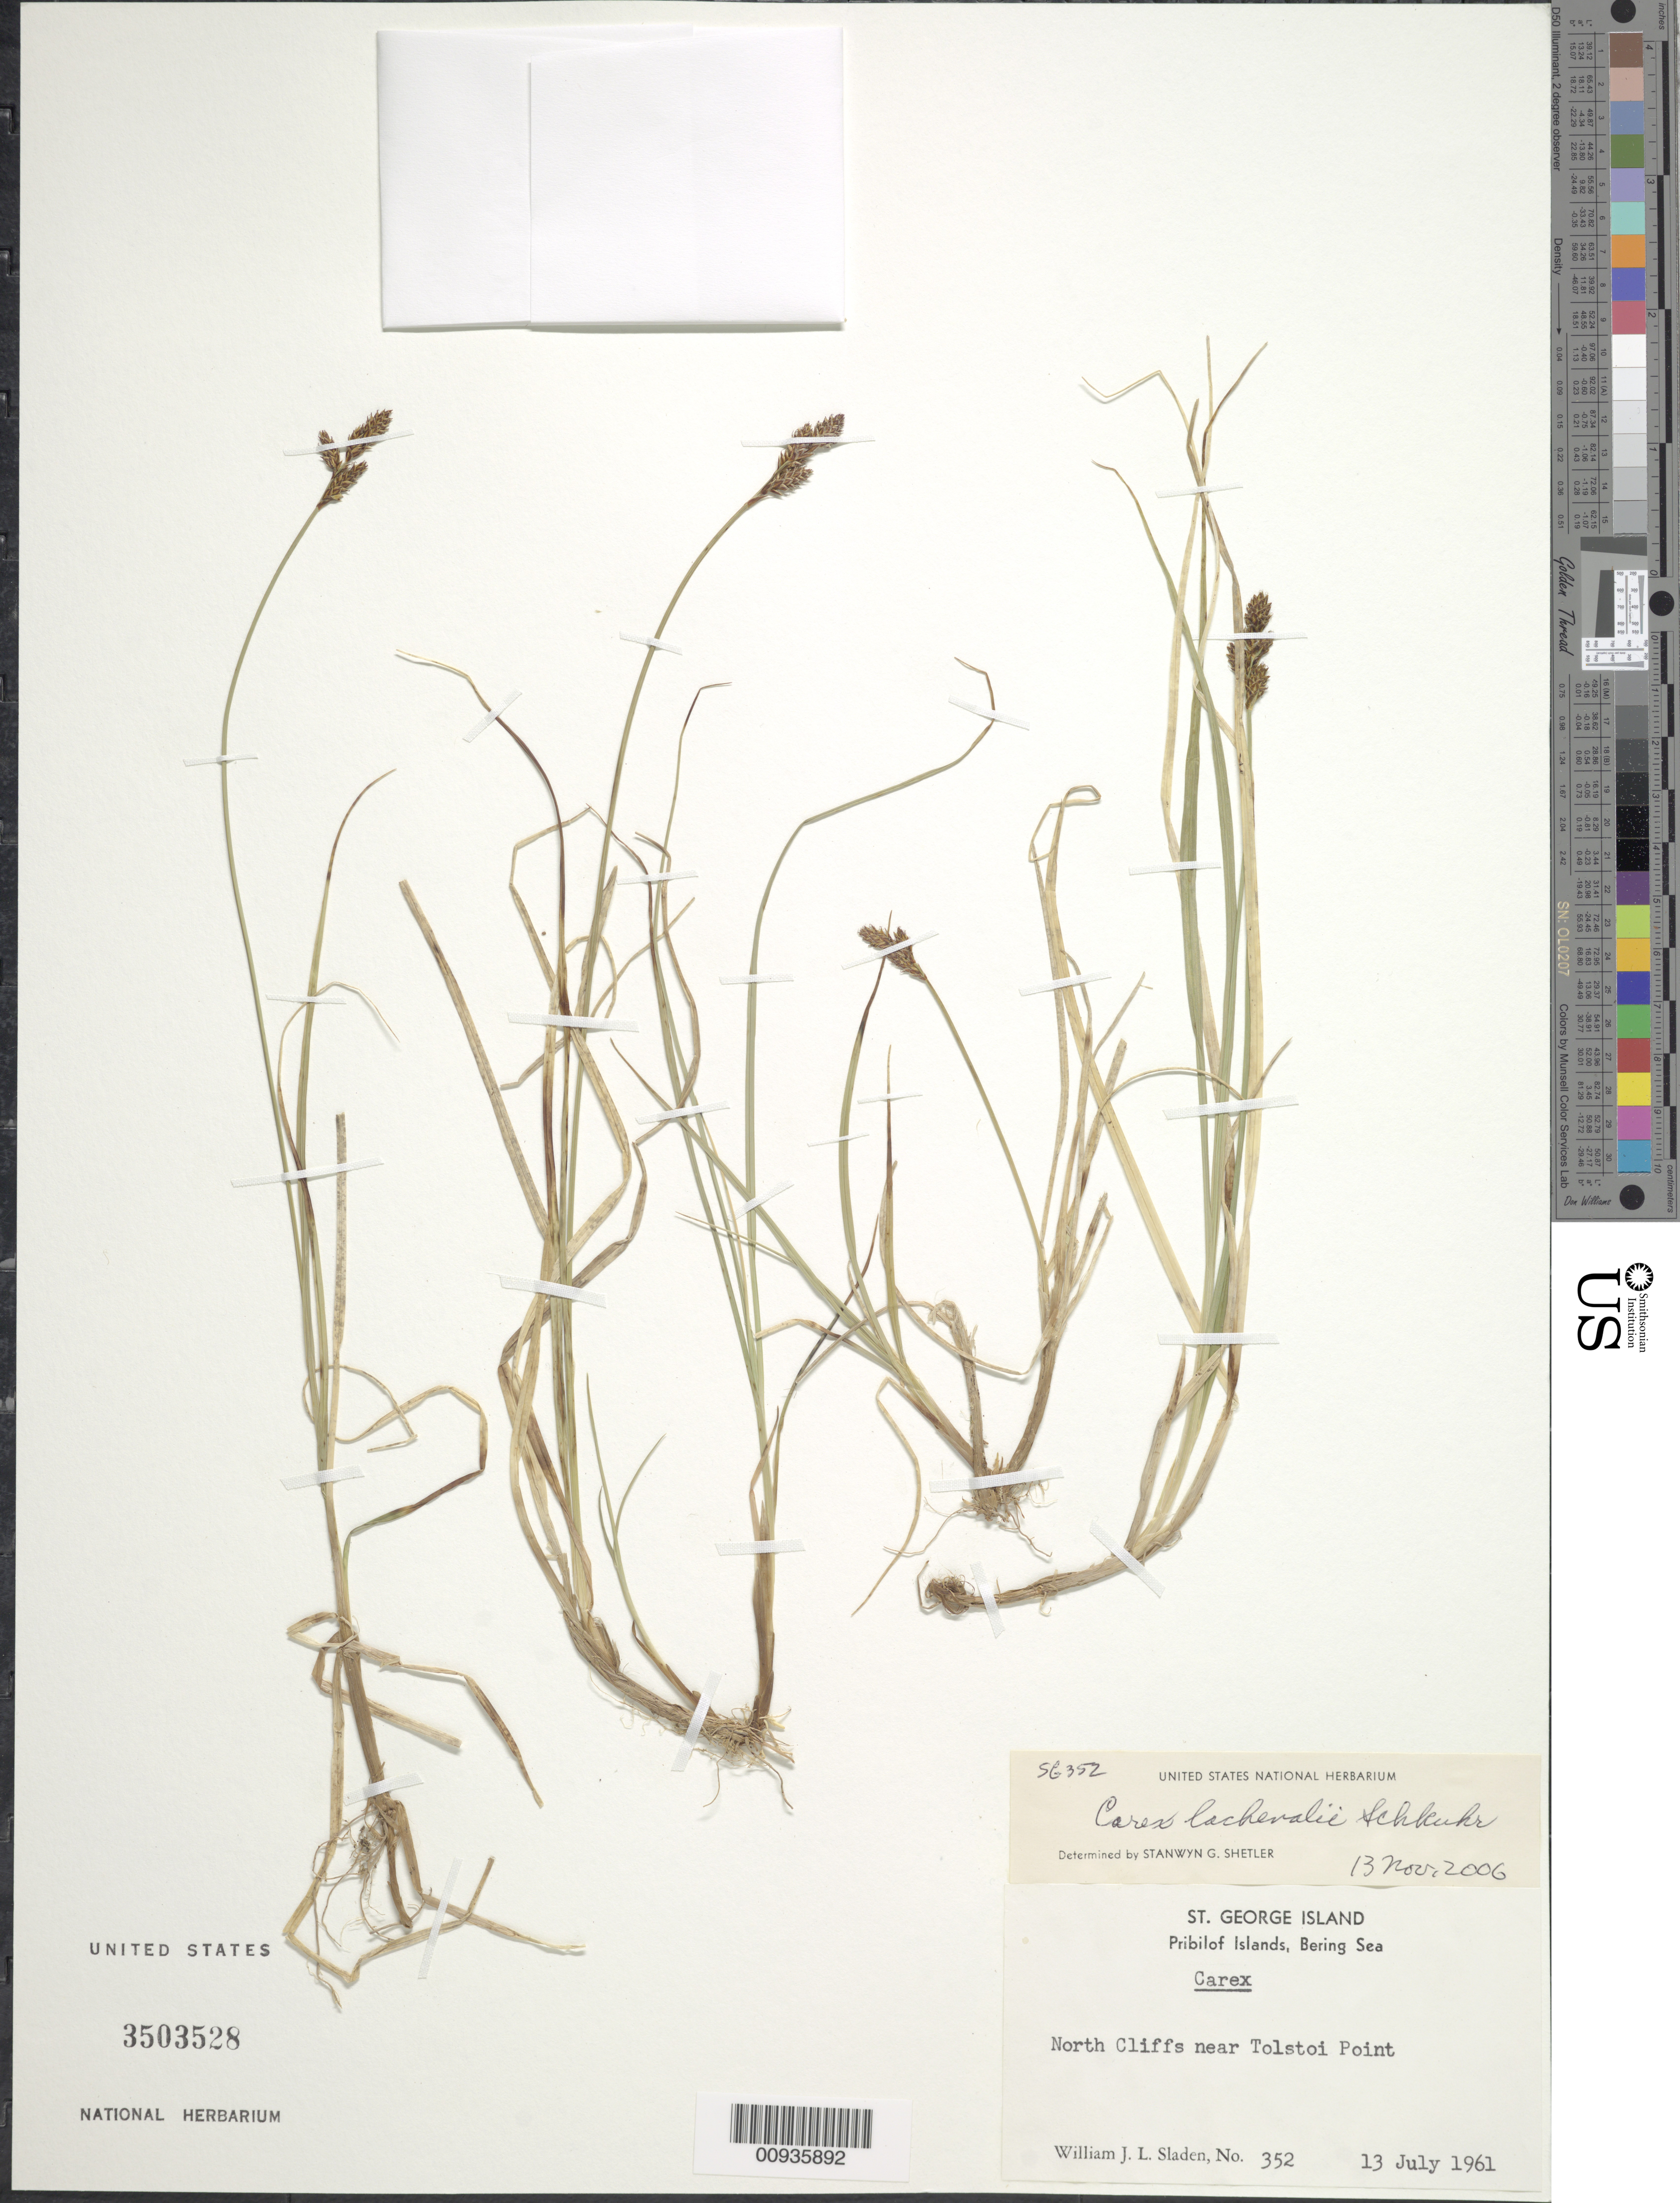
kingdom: Plantae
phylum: Tracheophyta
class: Liliopsida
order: Poales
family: Cyperaceae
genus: Carex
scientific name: Carex lachenalii subsp. lachenalii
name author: Schkuhr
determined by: Shetler, Stanwyn G., (US), NMNH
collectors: W. Sladen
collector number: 352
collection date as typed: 13 Jul 1961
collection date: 1961-07-13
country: United States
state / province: Alaska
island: St. George Island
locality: St. George Island. North Cliffs near Tolstoi Point., Bering Sea, Pribilof Islands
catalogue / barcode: US 3503528